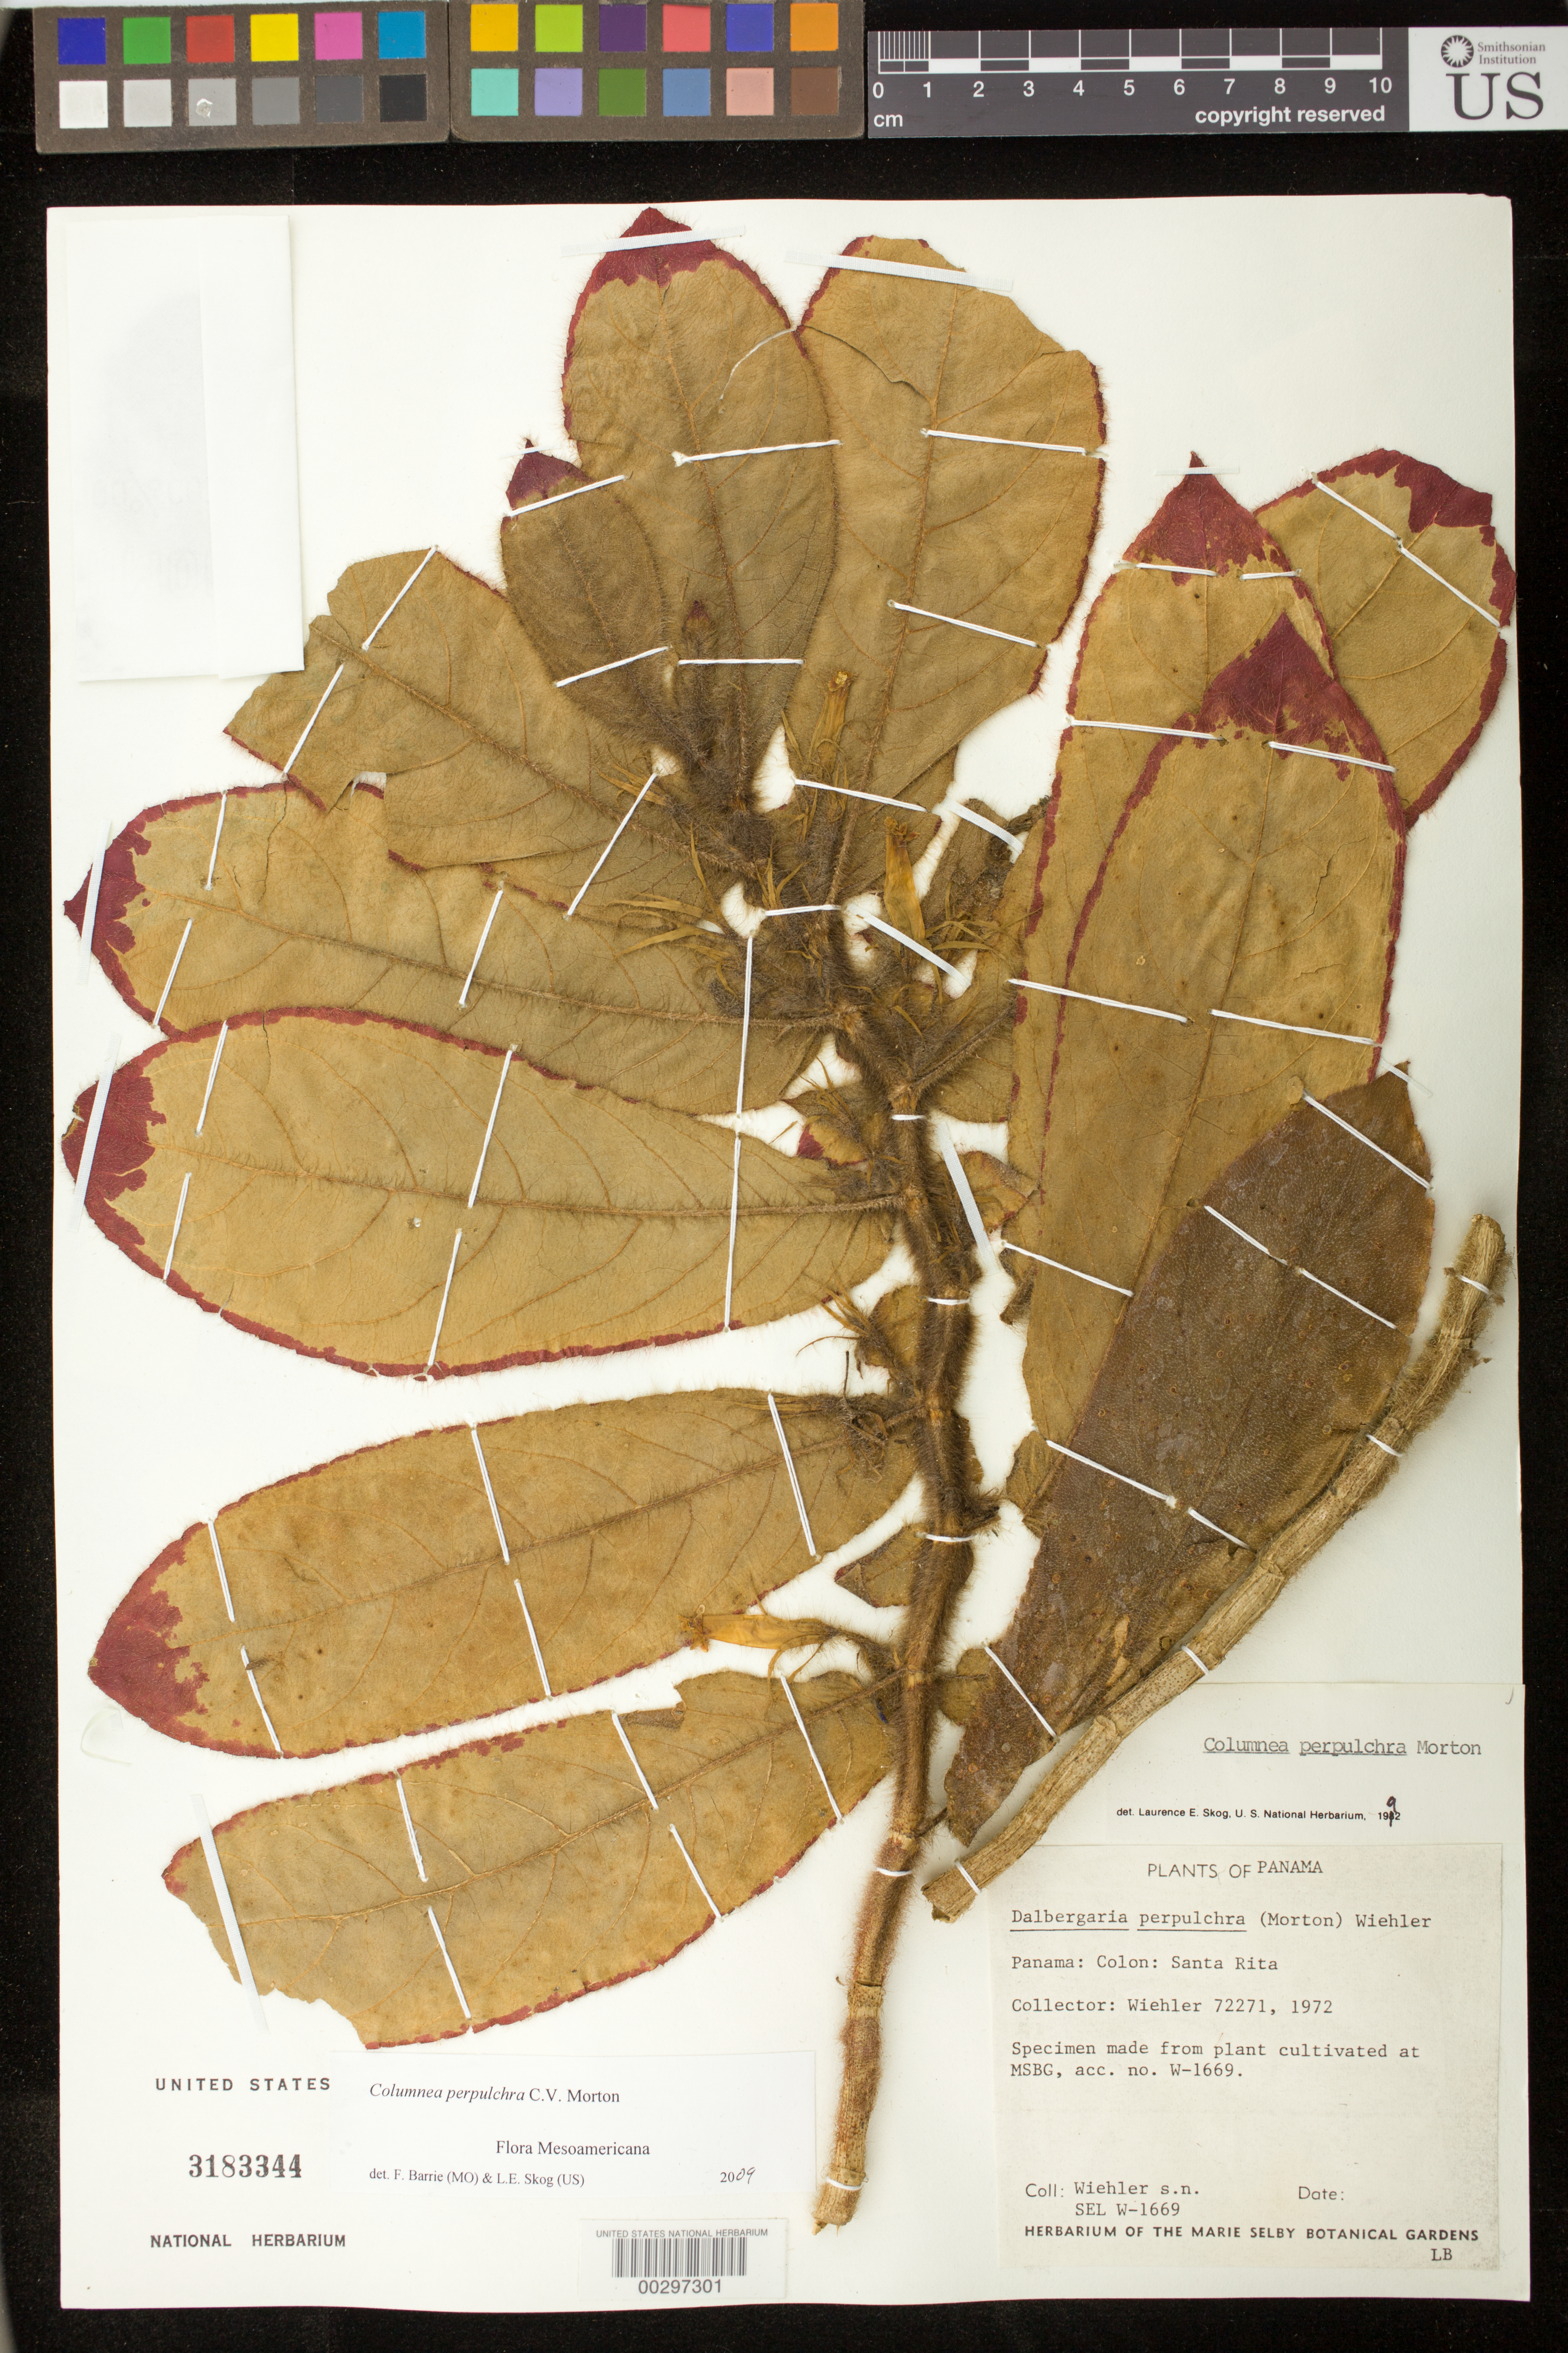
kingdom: Plantae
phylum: Tracheophyta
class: Magnoliopsida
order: Lamiales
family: Gesneriaceae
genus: Columnea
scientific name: Columnea perpulchra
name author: C.V. Morton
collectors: H. J. Wiehler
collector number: s.n. [W-1669]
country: United States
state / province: Florida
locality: Marie Selby Botanical Gardens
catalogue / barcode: US 3183344